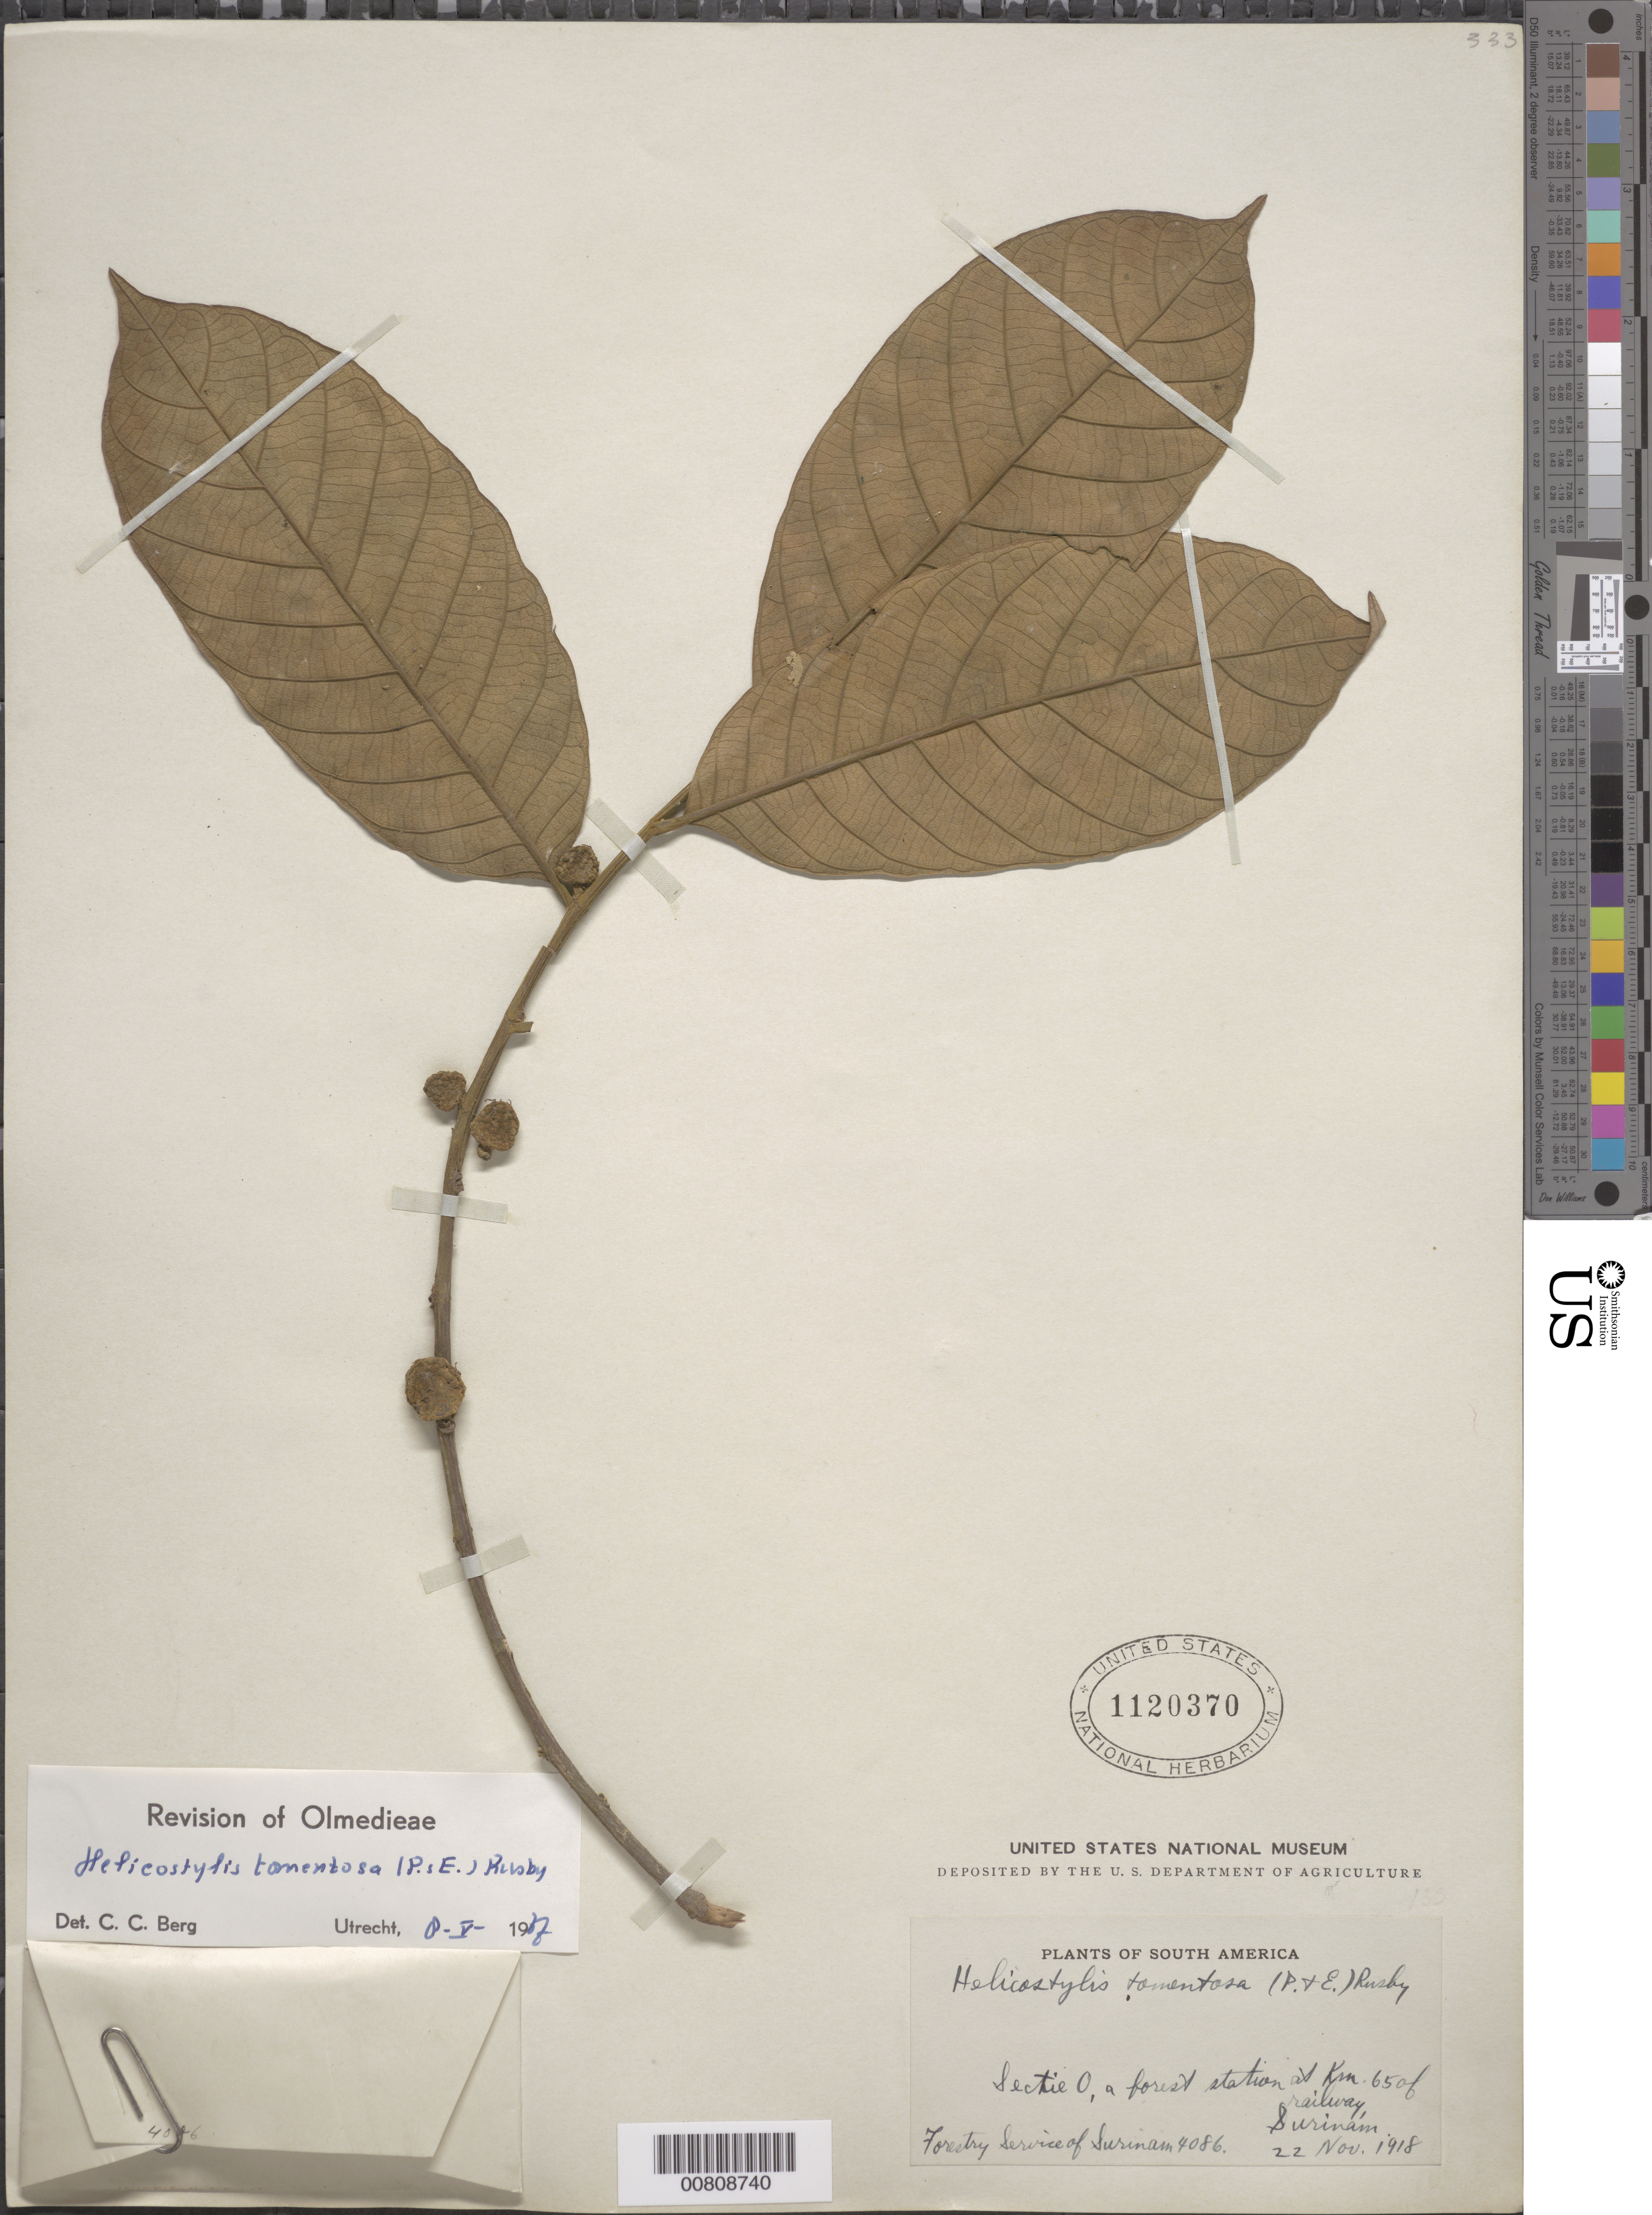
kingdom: Plantae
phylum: Tracheophyta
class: Magnoliopsida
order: Rosales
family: Moraceae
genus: Helicostylis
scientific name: Helicostylis tomentosa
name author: (Poepp. & Endl.) Rusby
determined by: Berg, C. C.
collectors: Forestry Bureau-Surinam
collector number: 4086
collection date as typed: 22-Nov-18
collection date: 1918-11-22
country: Suriname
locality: Sectie O, Forest Station, at km 65 of railway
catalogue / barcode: US 1120370